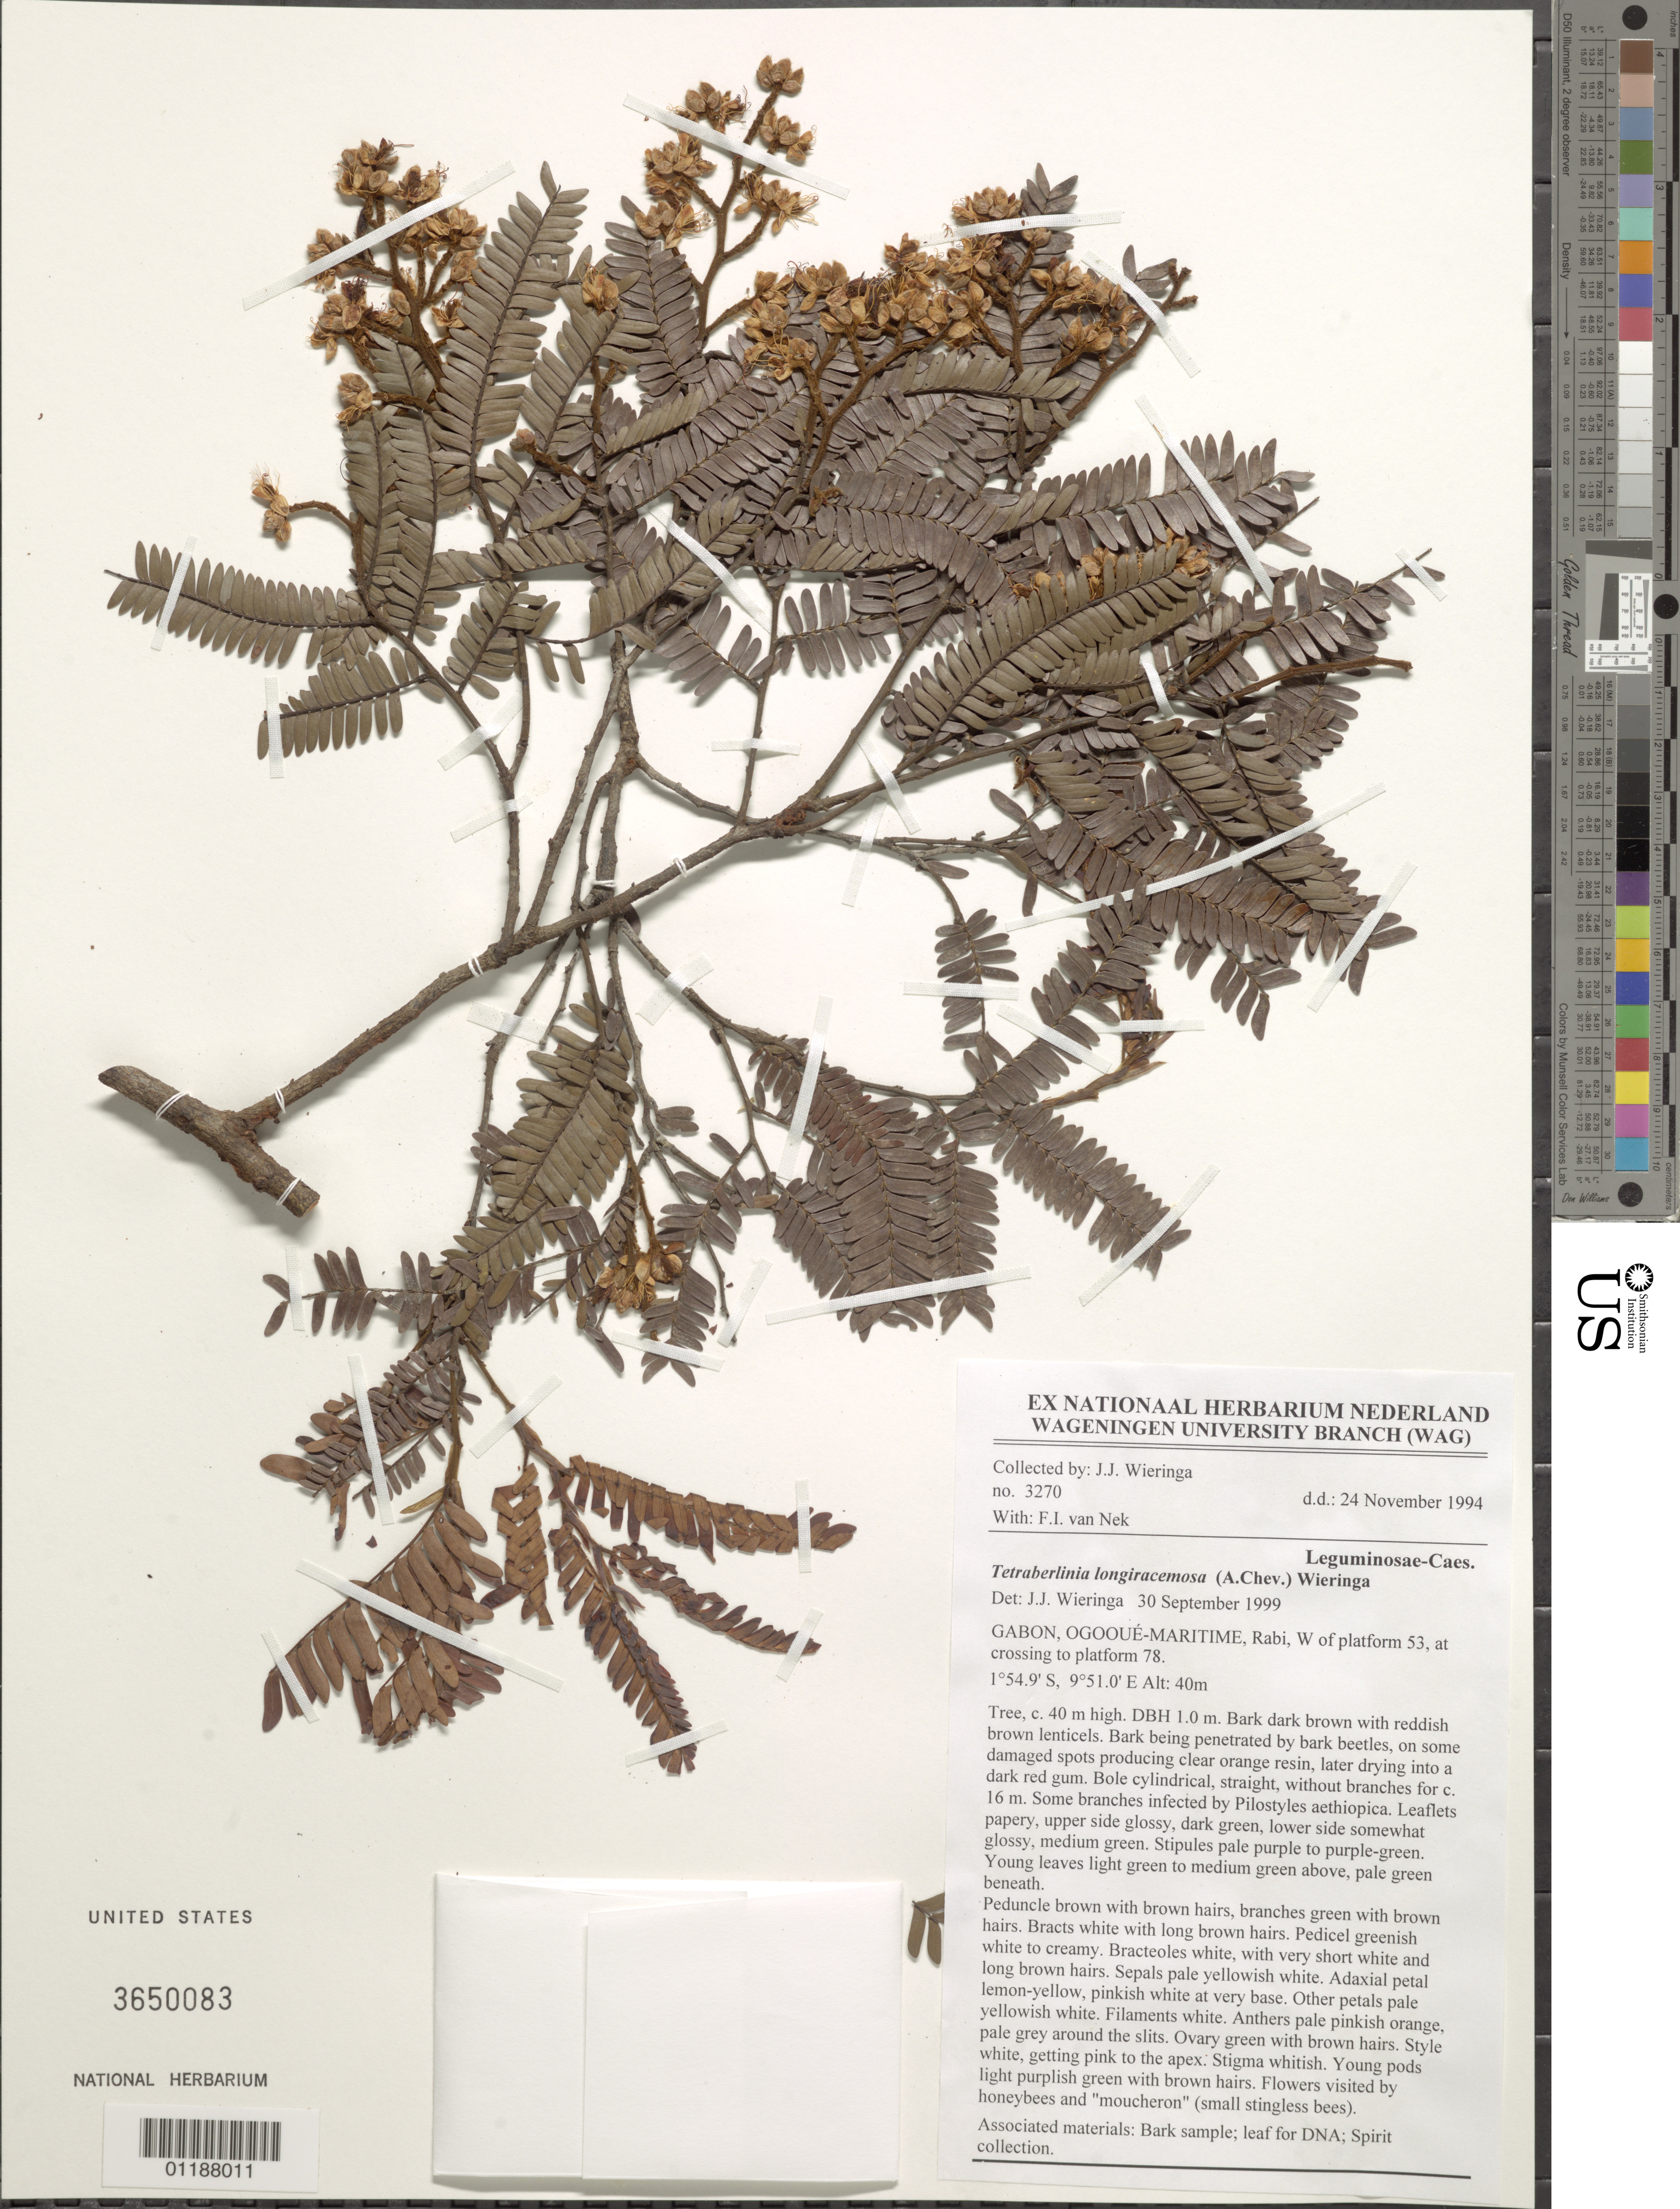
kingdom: Plantae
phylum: Tracheophyta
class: Magnoliopsida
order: Fabales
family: Fabaceae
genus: Tetraberlinia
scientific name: Tetraberlinia longiracemosa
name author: (A. Chev.) Wieringa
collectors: J. J. Wieringa & F. van Nek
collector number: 3270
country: Gabon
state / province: Ogooué-maritime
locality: Rabi, W of platform 53, at crossing to platform 78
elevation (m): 40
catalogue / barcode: US 3650083